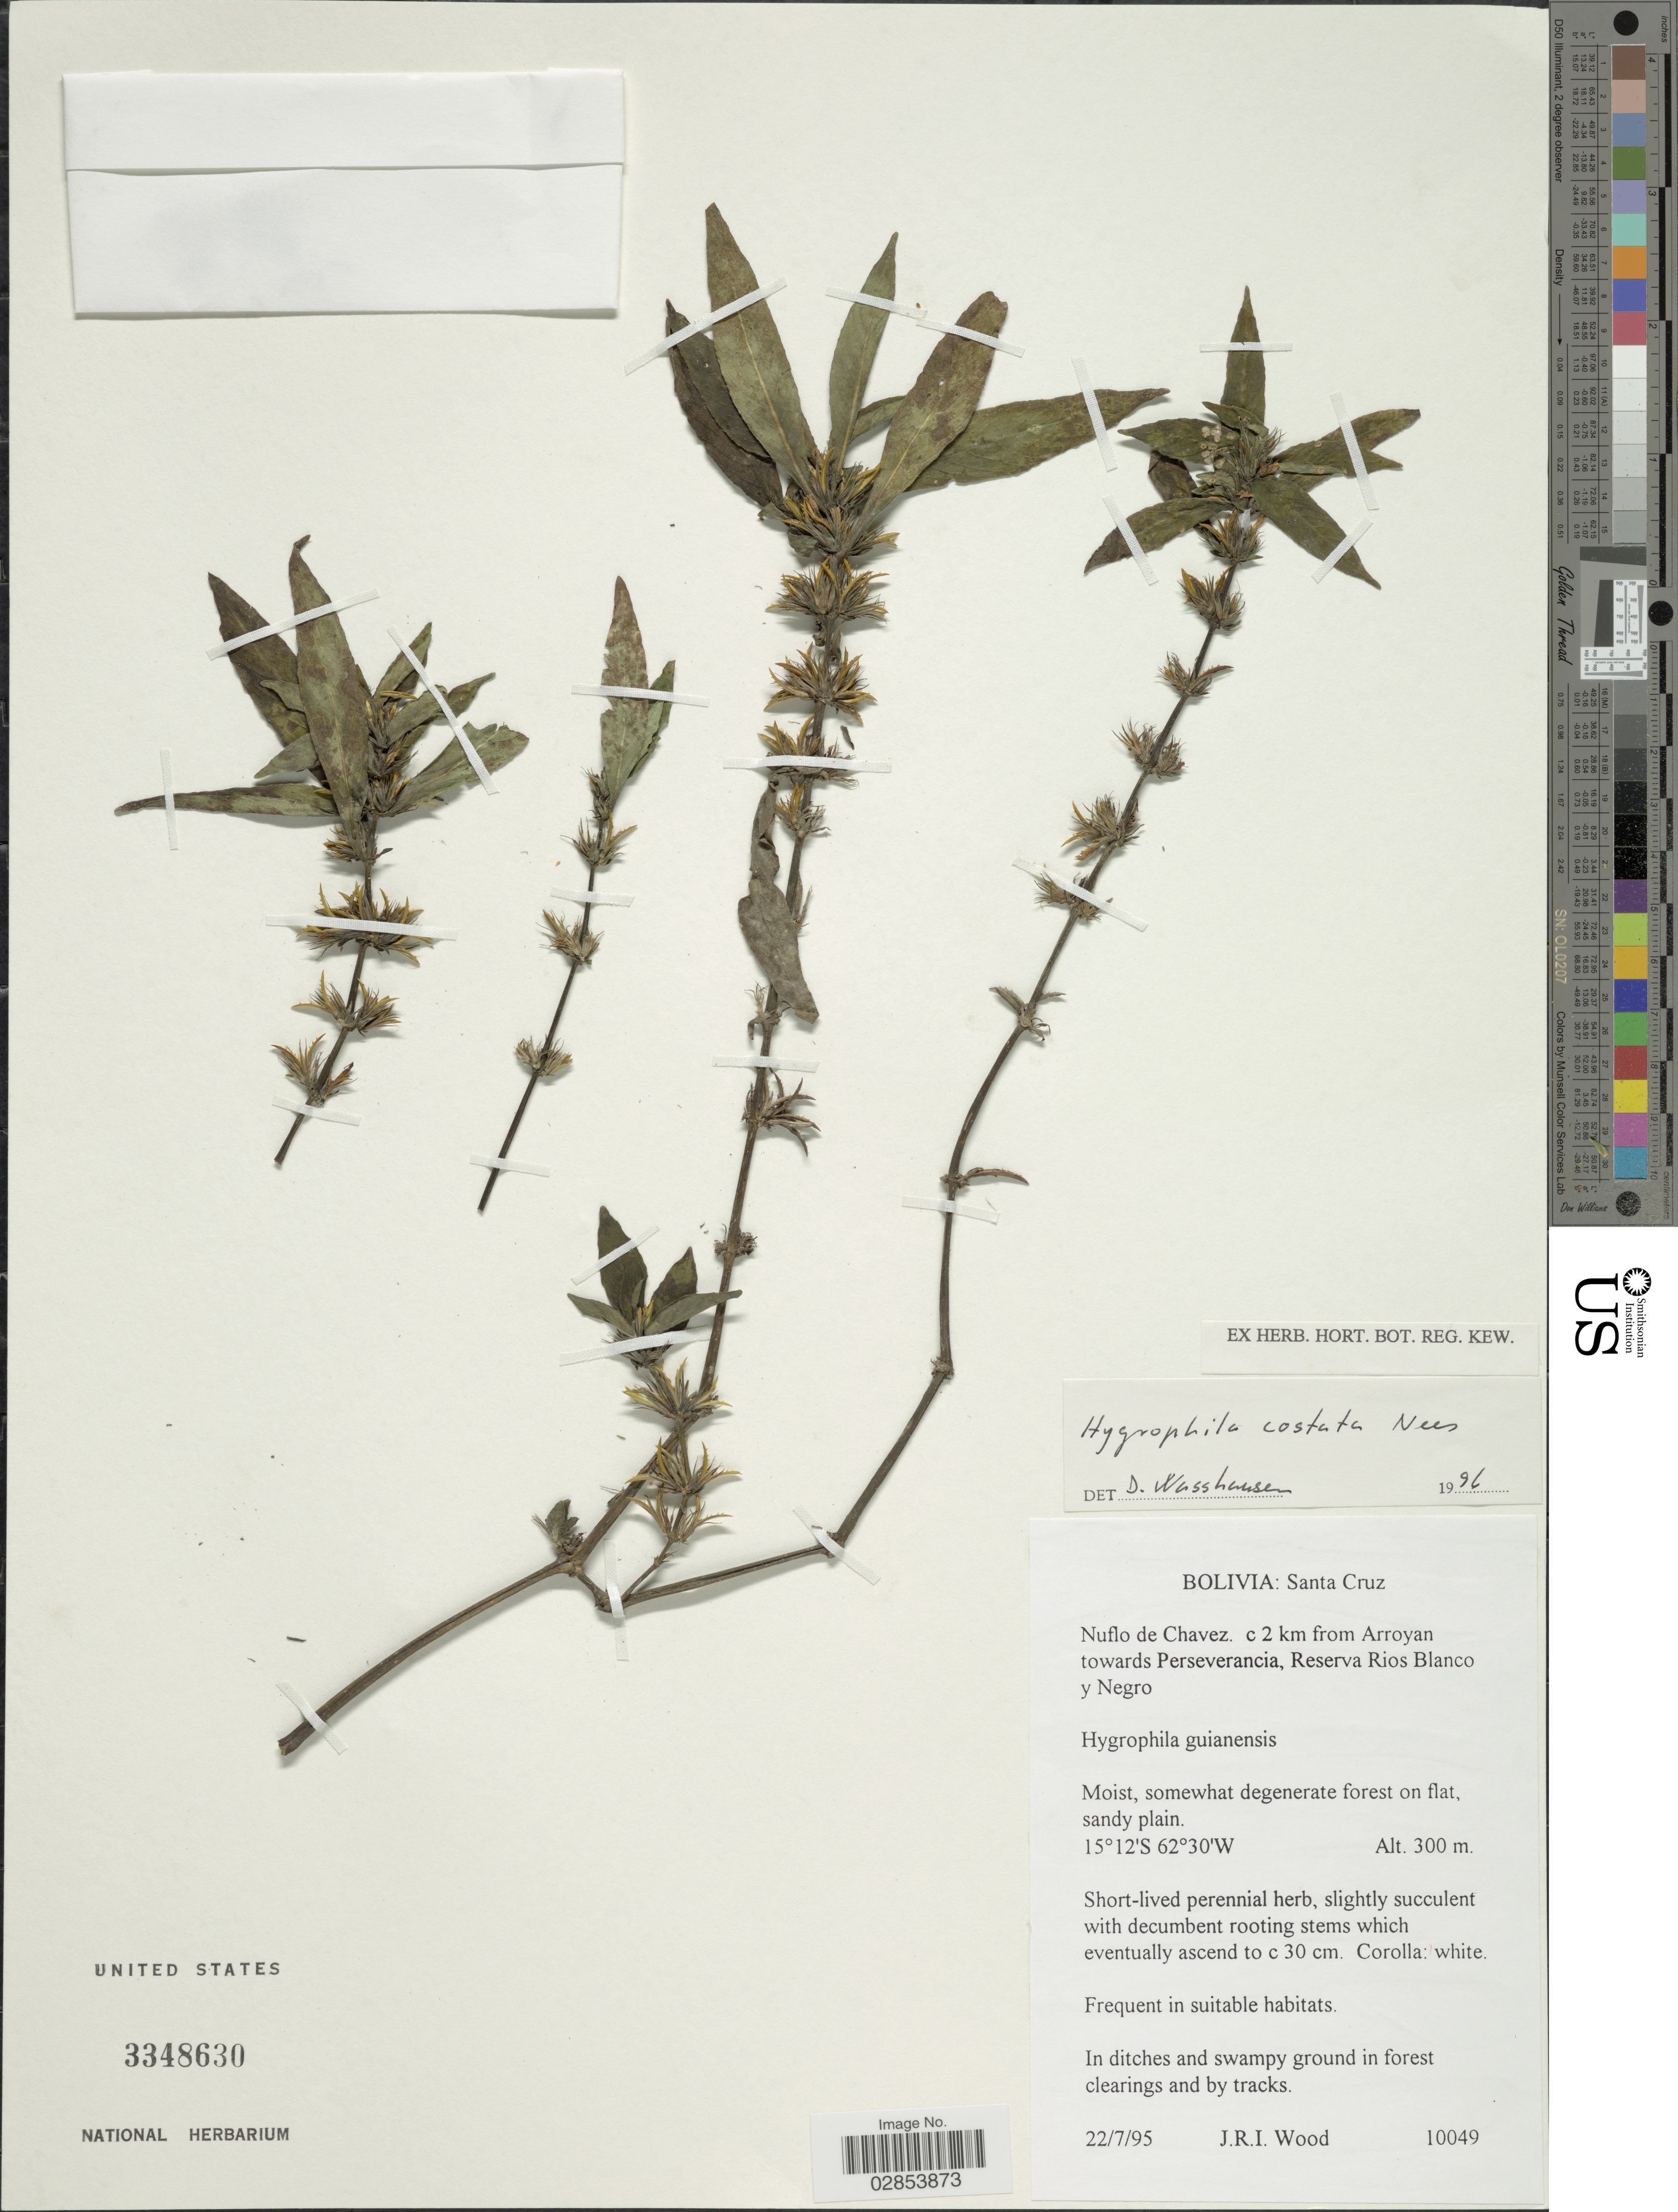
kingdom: Plantae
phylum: Tracheophyta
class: Magnoliopsida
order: Lamiales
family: Acanthaceae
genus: Hygrophila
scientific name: Hygrophila costata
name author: Nees & T. Nees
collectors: J. R. I. Wood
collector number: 10049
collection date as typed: Transcribed d/m/y: 22/7/95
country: Bolivia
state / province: Santa Cruz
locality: Nuflo de Chavez. c 2 km from Arroyan towards Perseverancia, Reserva Rios Blanco y Negro.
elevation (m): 300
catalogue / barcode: US 3348630